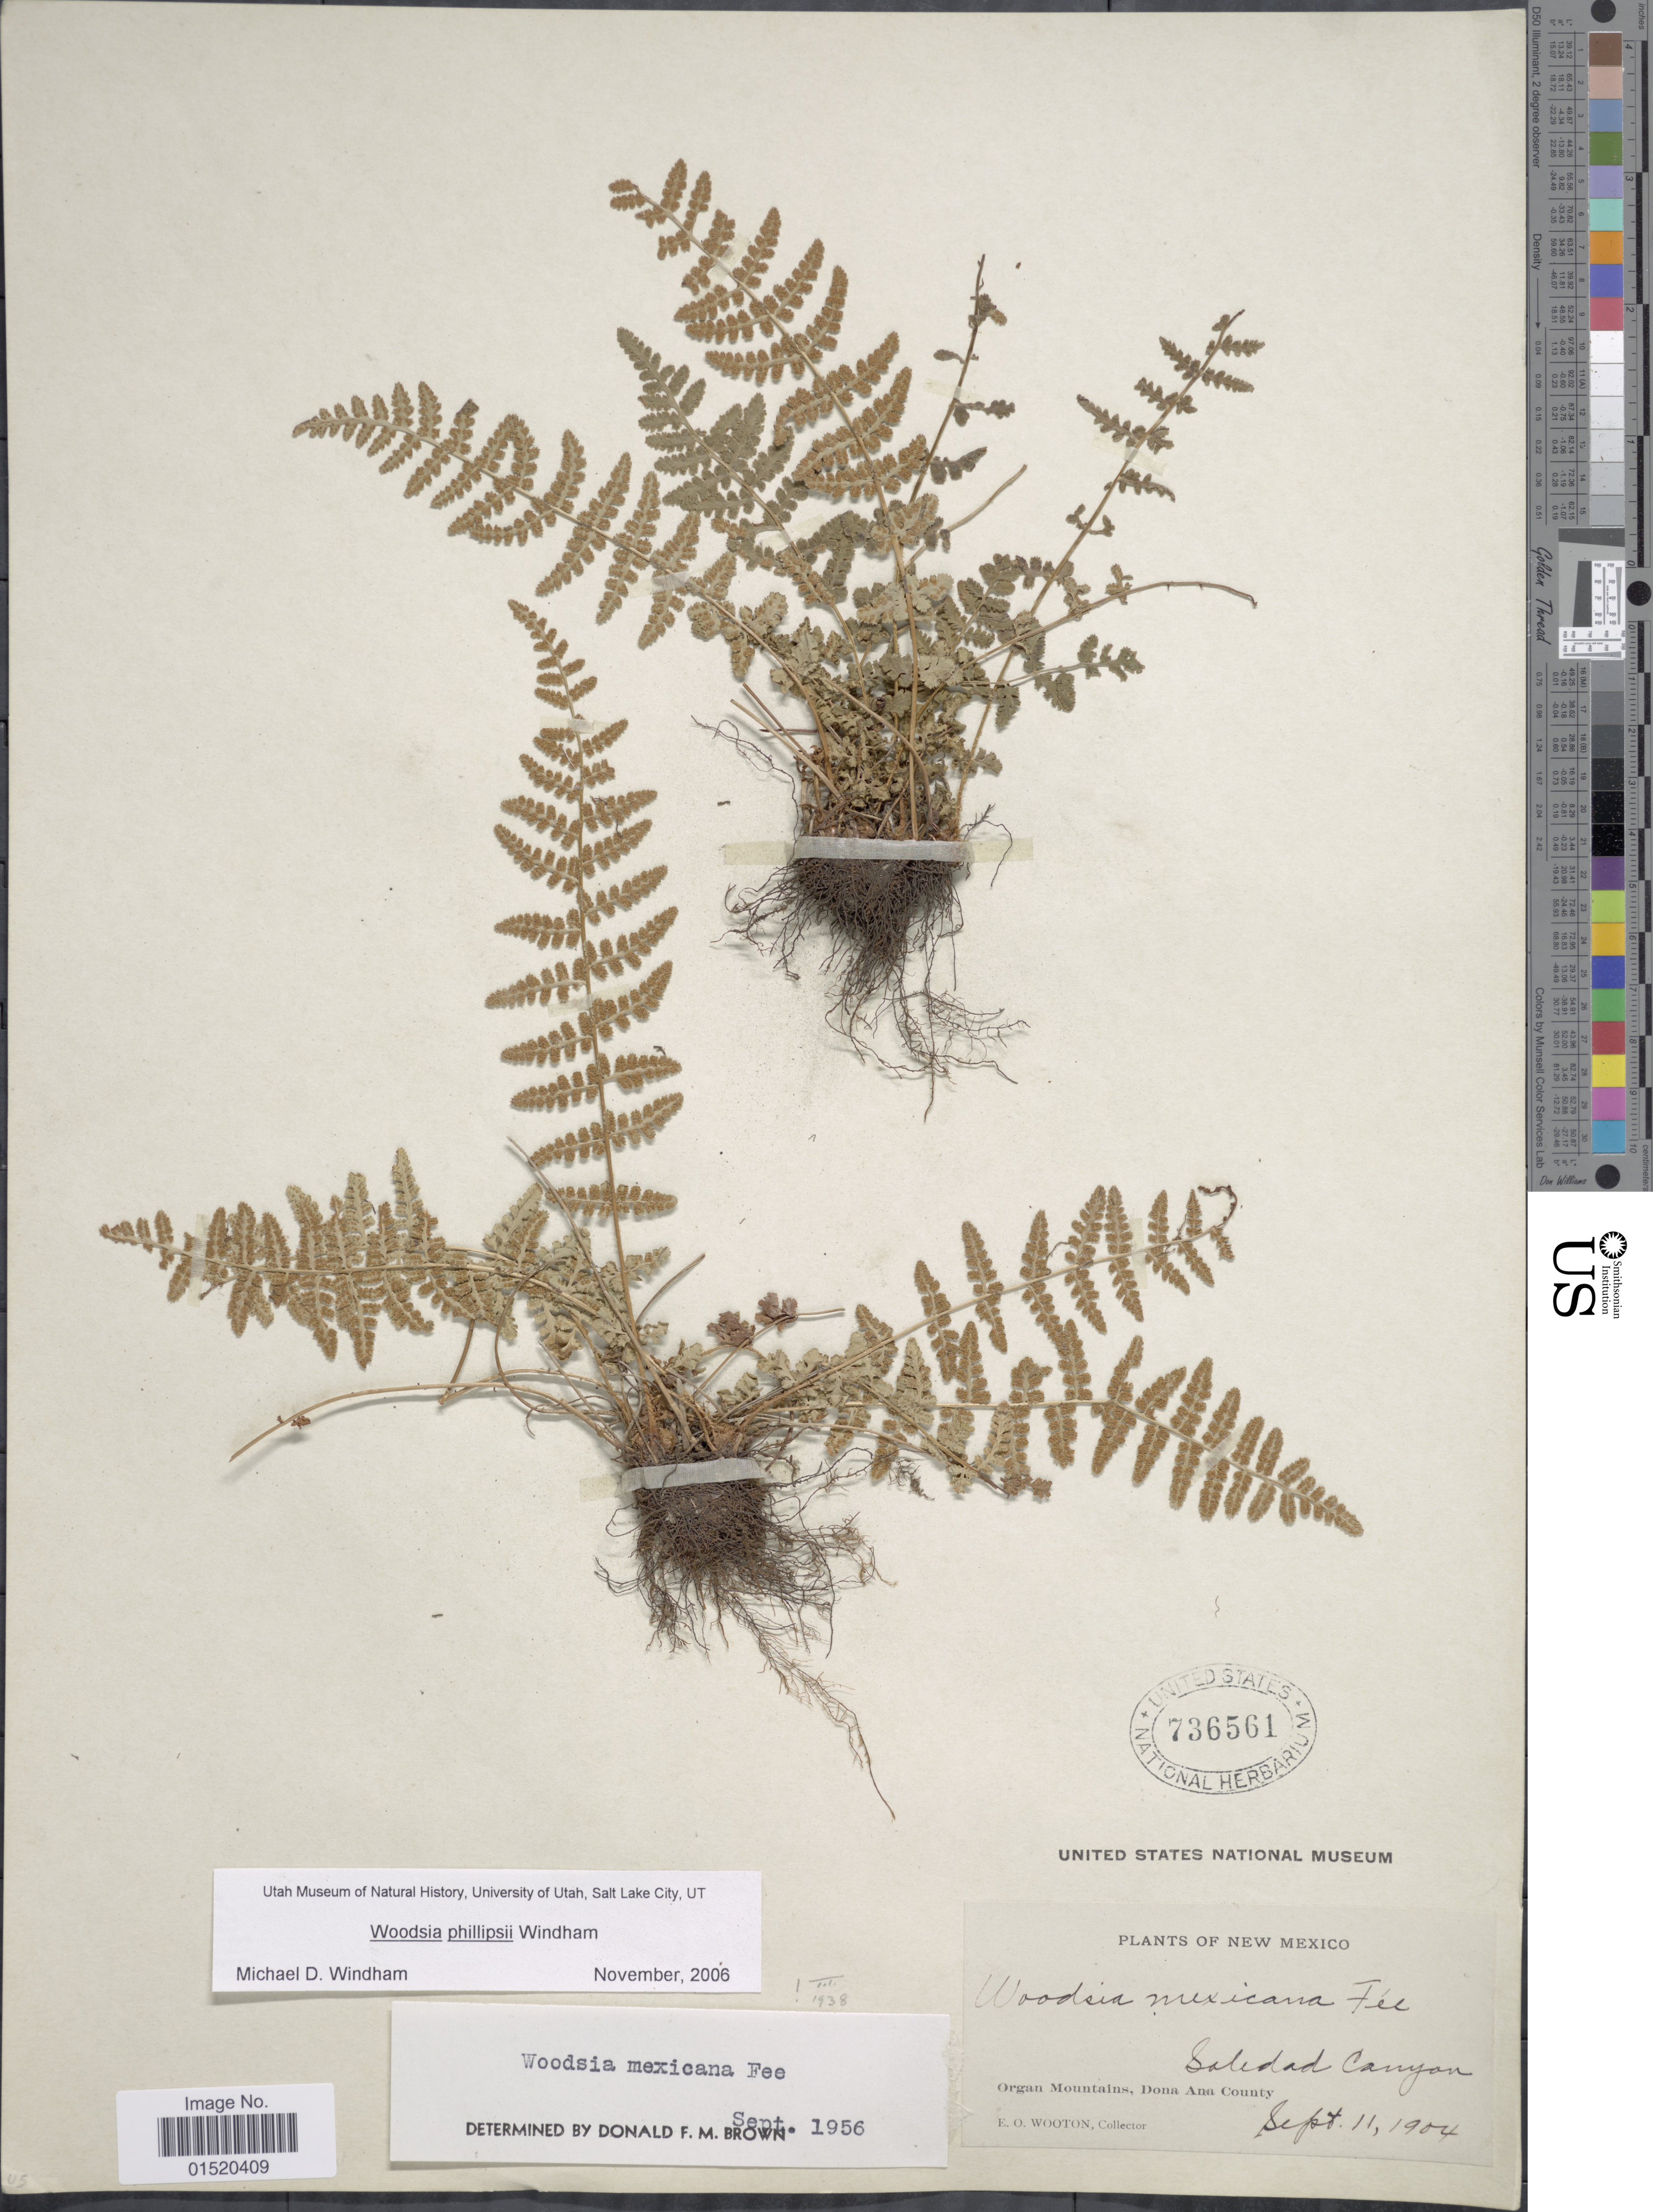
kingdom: Plantae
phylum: Tracheophyta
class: Polypodiopsida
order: Polypodiales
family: Woodsiaceae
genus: Woodsia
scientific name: Woodsia phillipsii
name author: Windham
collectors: E. O. Wooton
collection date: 1904-09-11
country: United States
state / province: New Mexico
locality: Organ Mountains, Dona Ana County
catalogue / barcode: US 736561